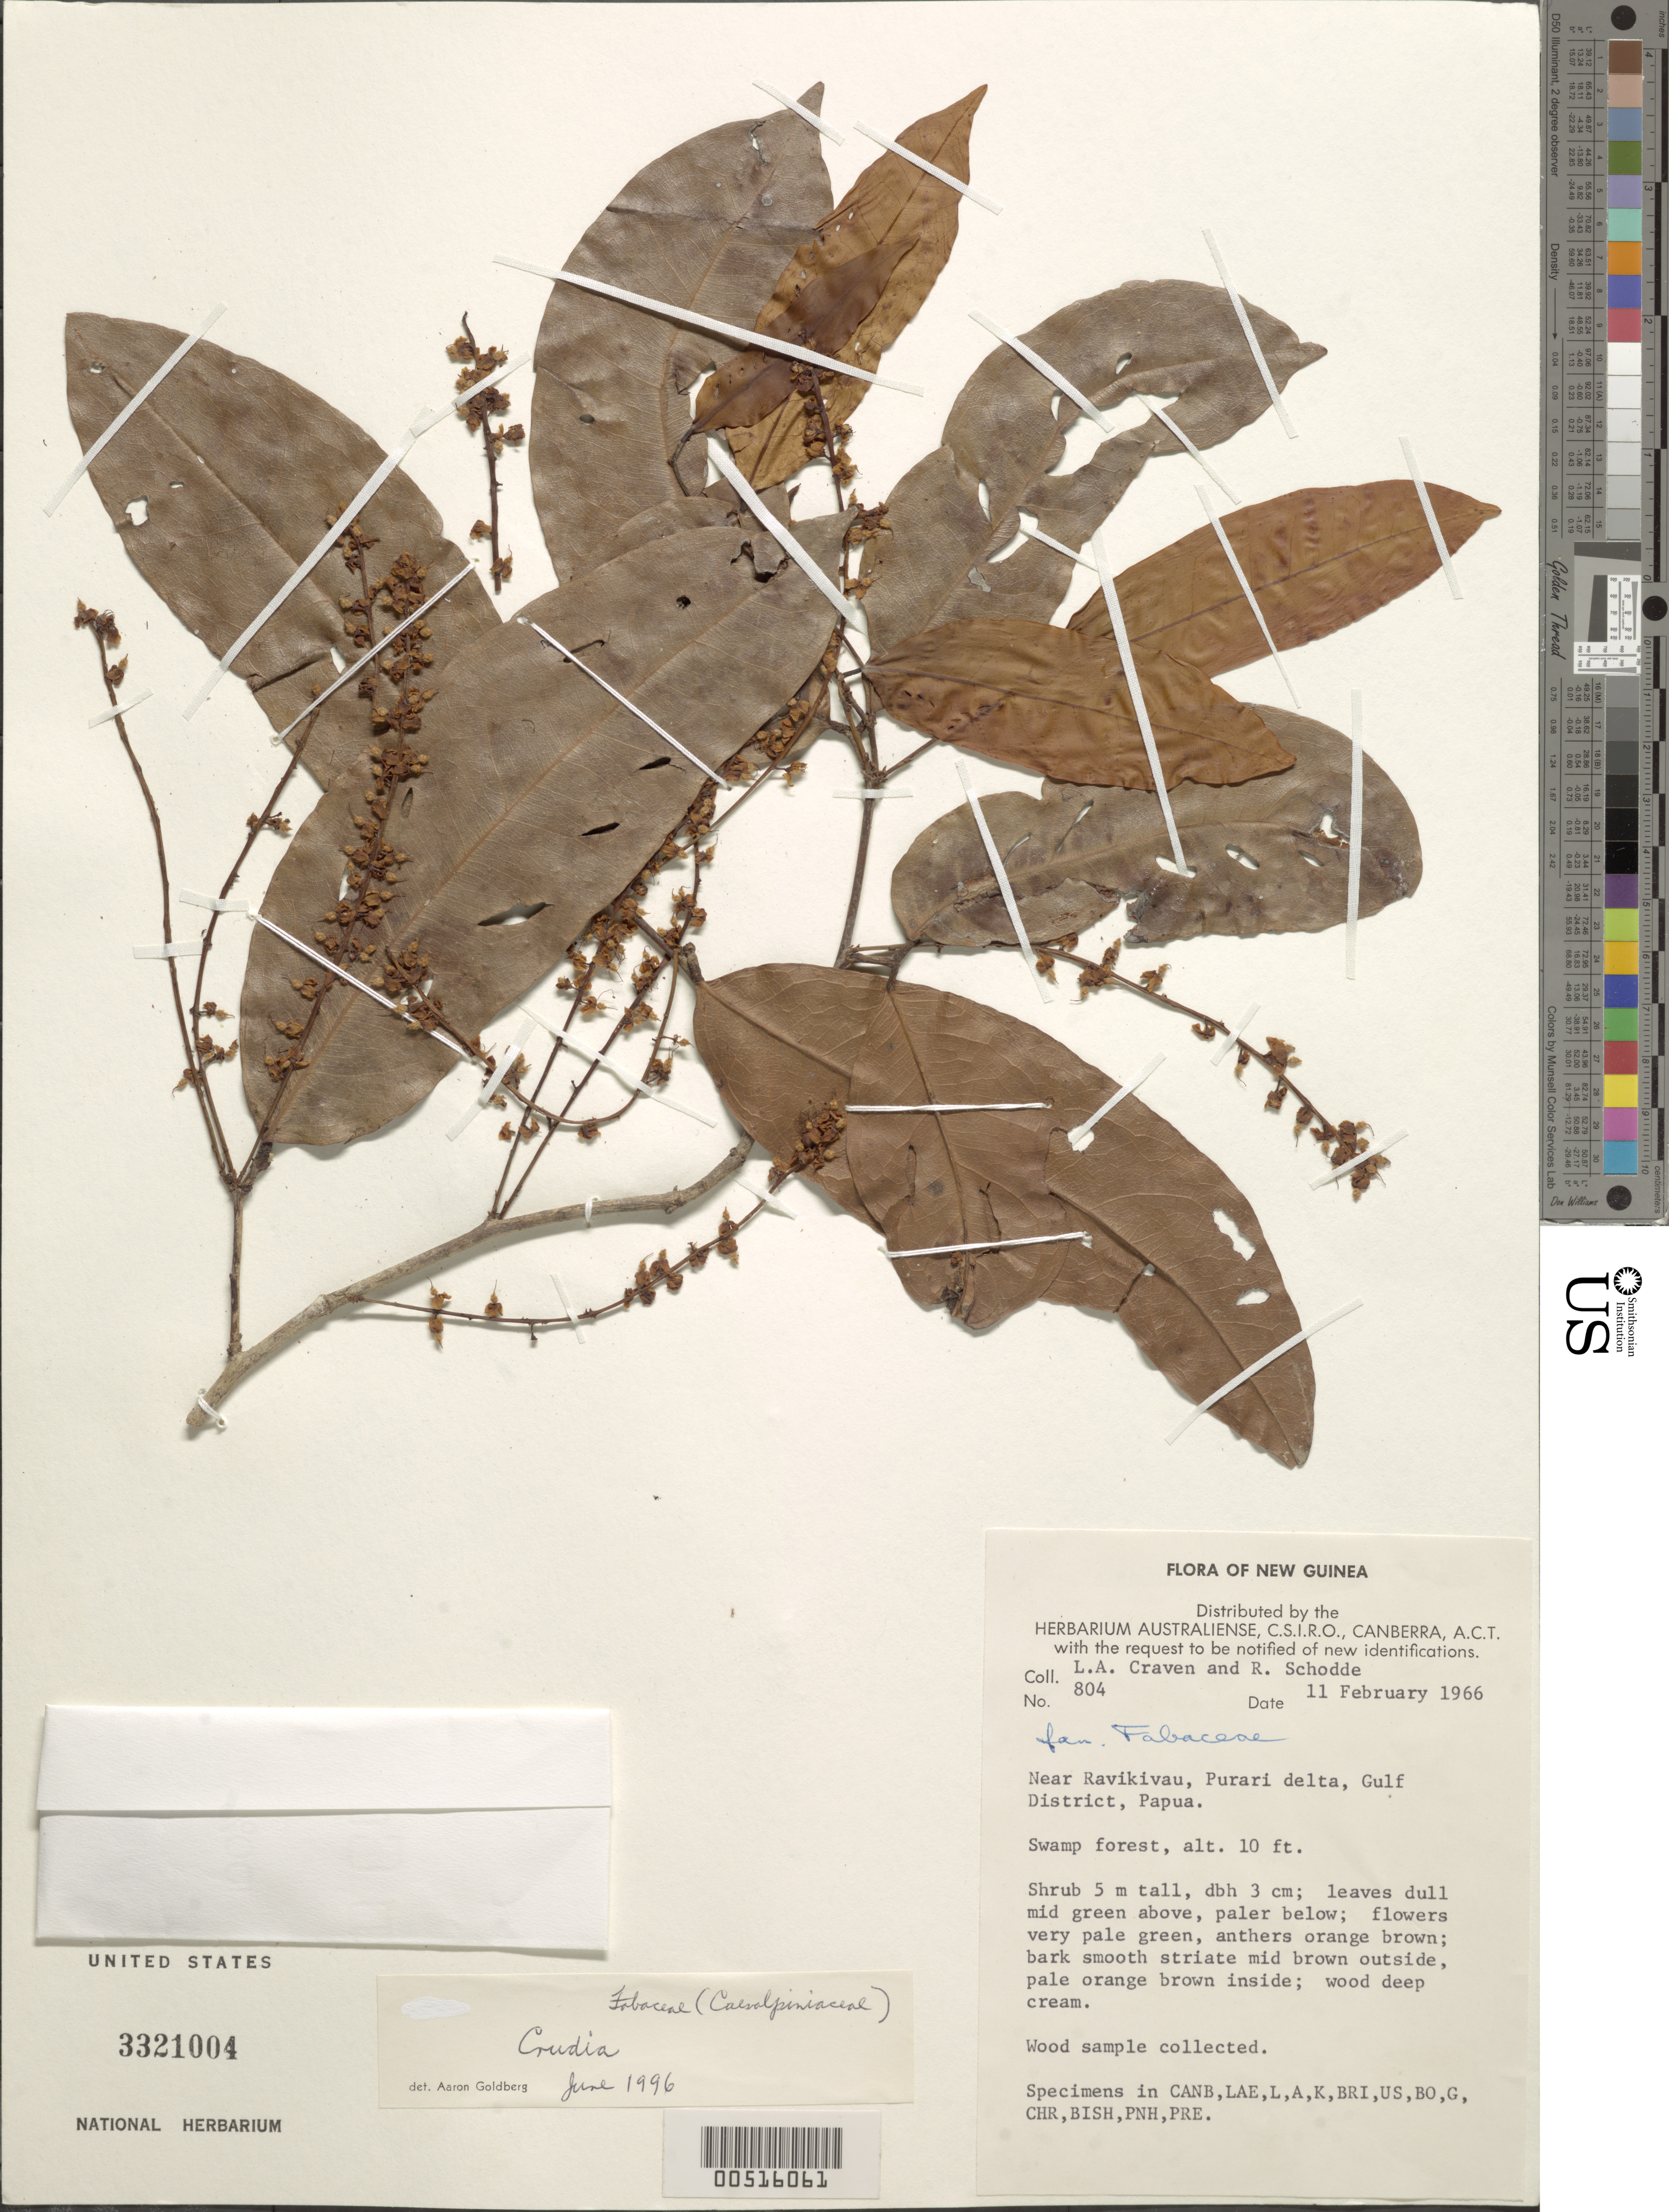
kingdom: Plantae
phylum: Tracheophyta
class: Magnoliopsida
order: Fabales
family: Fabaceae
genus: Crudia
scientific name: Crudia sp.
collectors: L. A. Craven & R. Schodde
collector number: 804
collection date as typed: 11 Feb 1966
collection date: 1966-02-11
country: Papua New Guinea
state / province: Gulf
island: New Guinea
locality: Near ravikivau, purari delta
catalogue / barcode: US 3321004